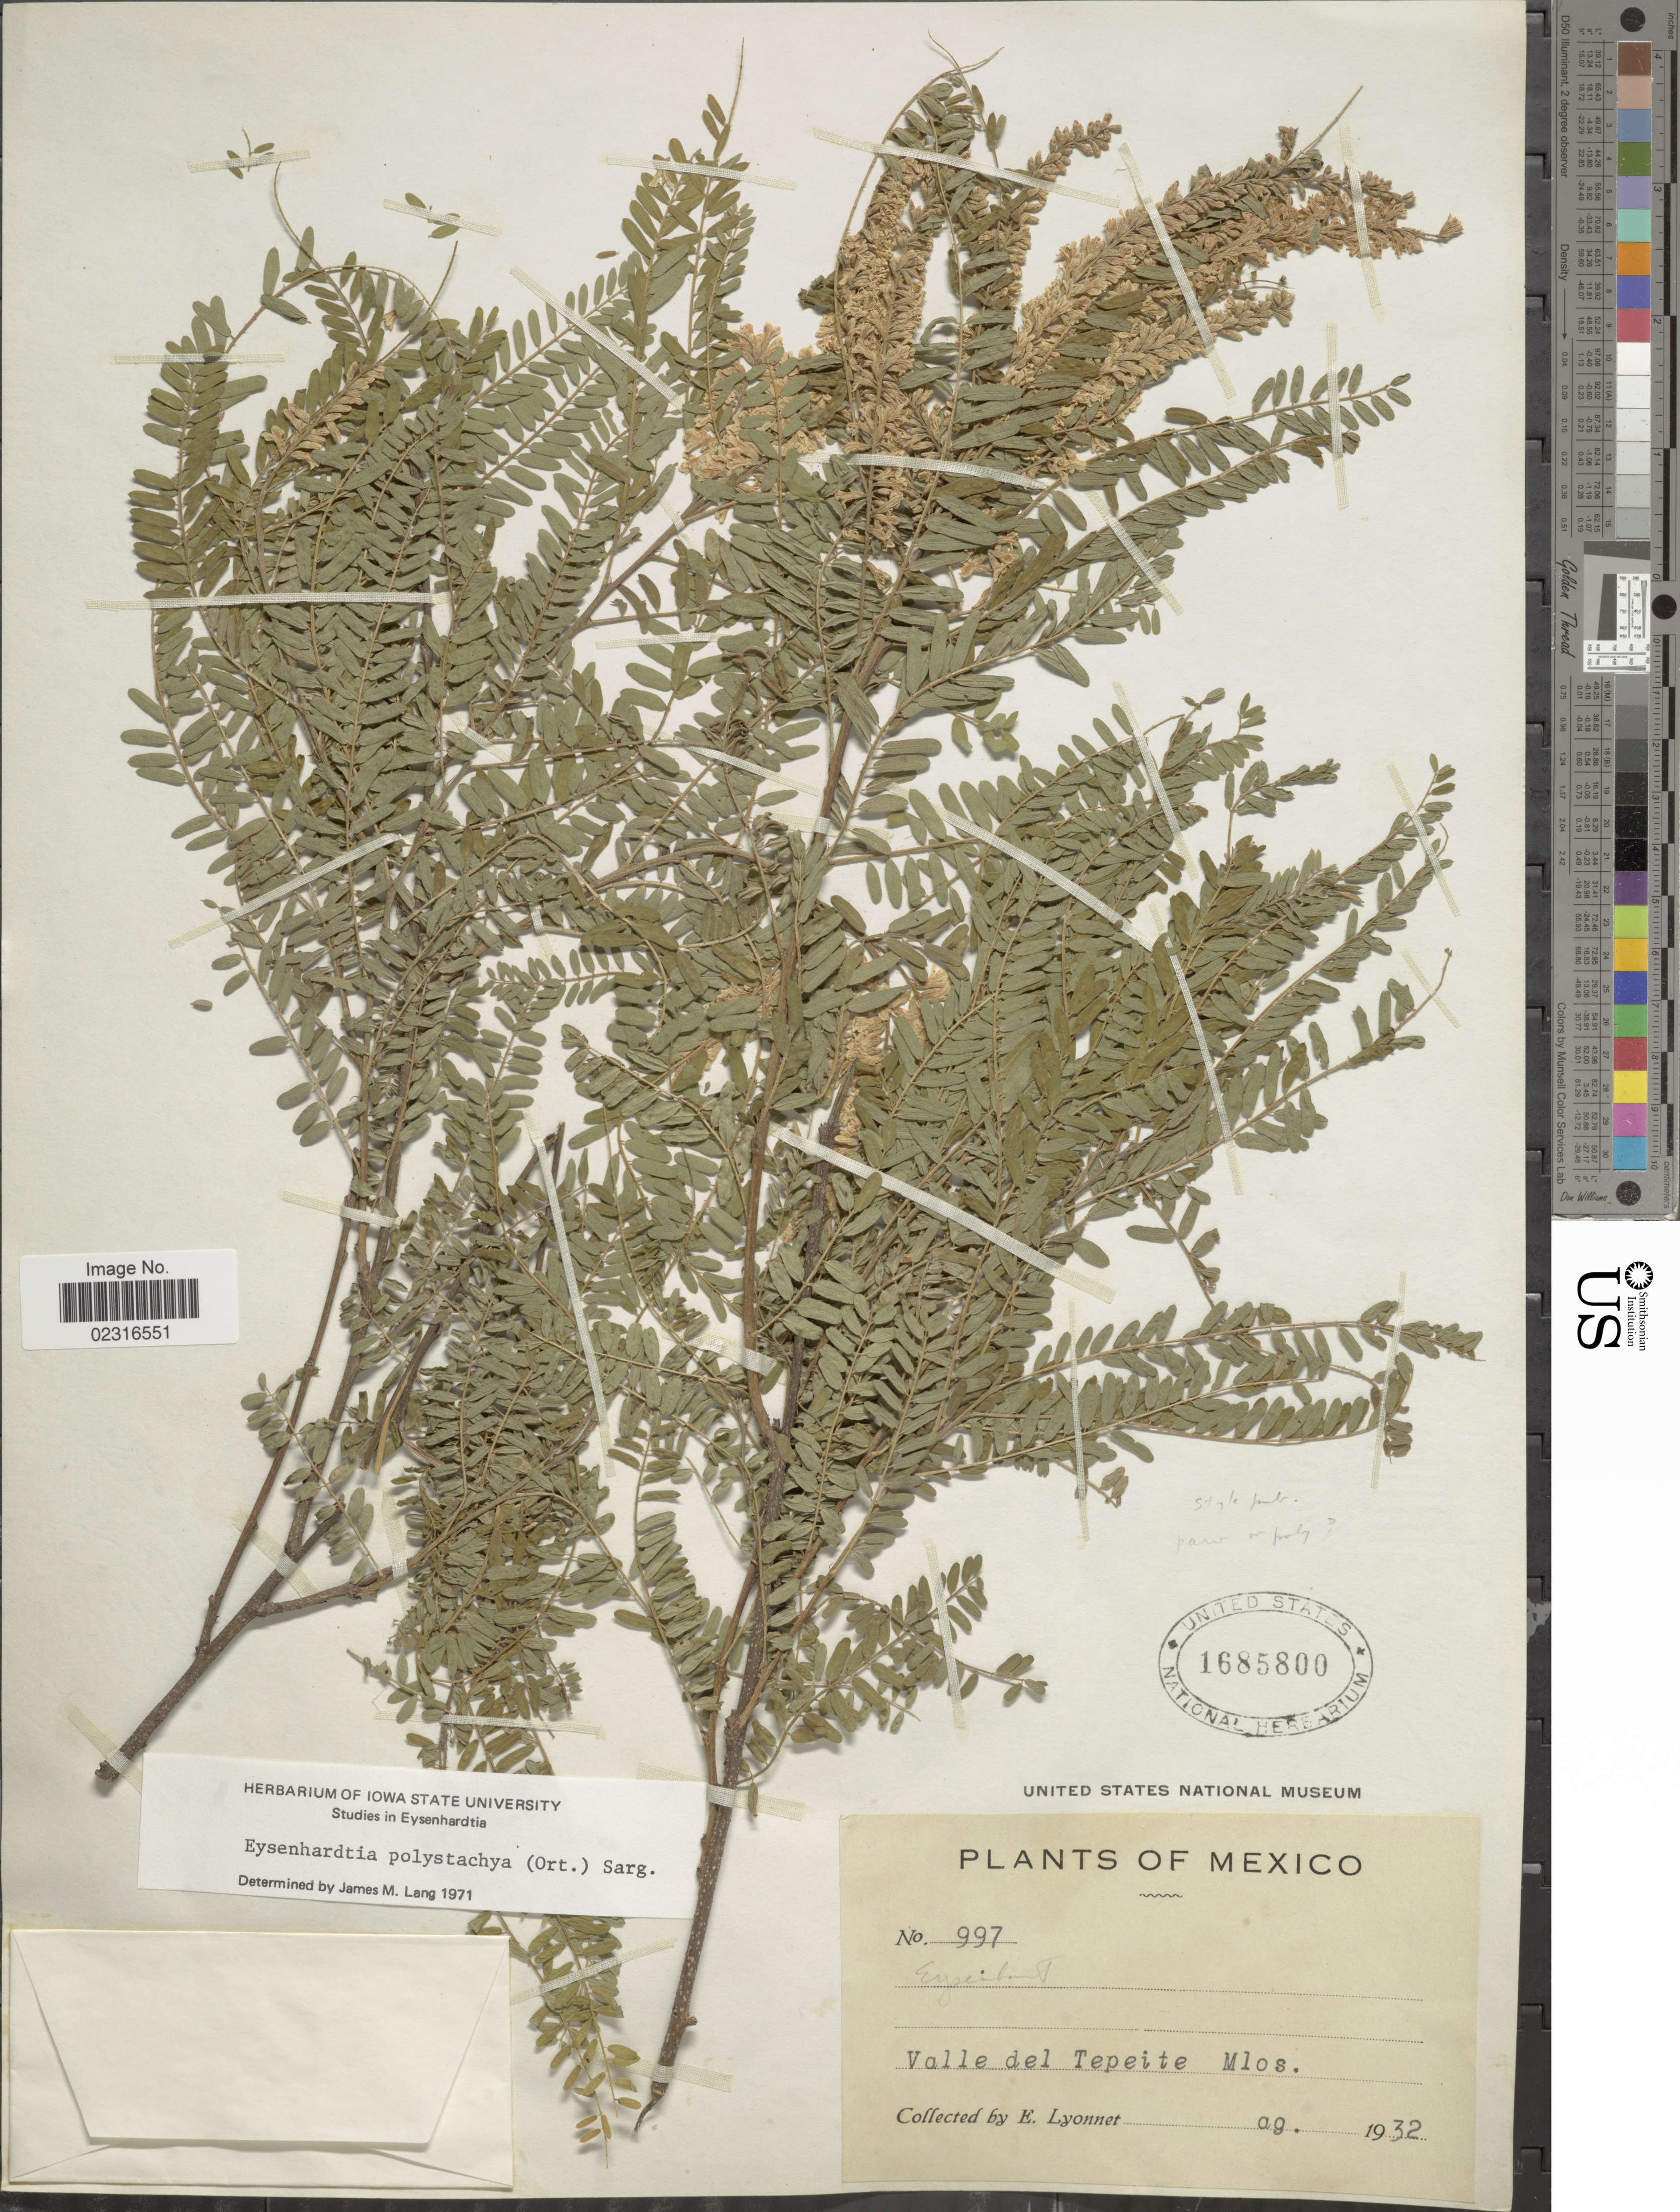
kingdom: Plantae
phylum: Tracheophyta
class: Magnoliopsida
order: Fabales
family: Fabaceae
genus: Eysenhardtia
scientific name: Eysenhardtia polystachya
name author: (Ortega) Sarg.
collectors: E. Lyonnet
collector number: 997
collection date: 1932-08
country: Mexico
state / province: Morelos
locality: Valle del Tepeite.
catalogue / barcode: US 1685800